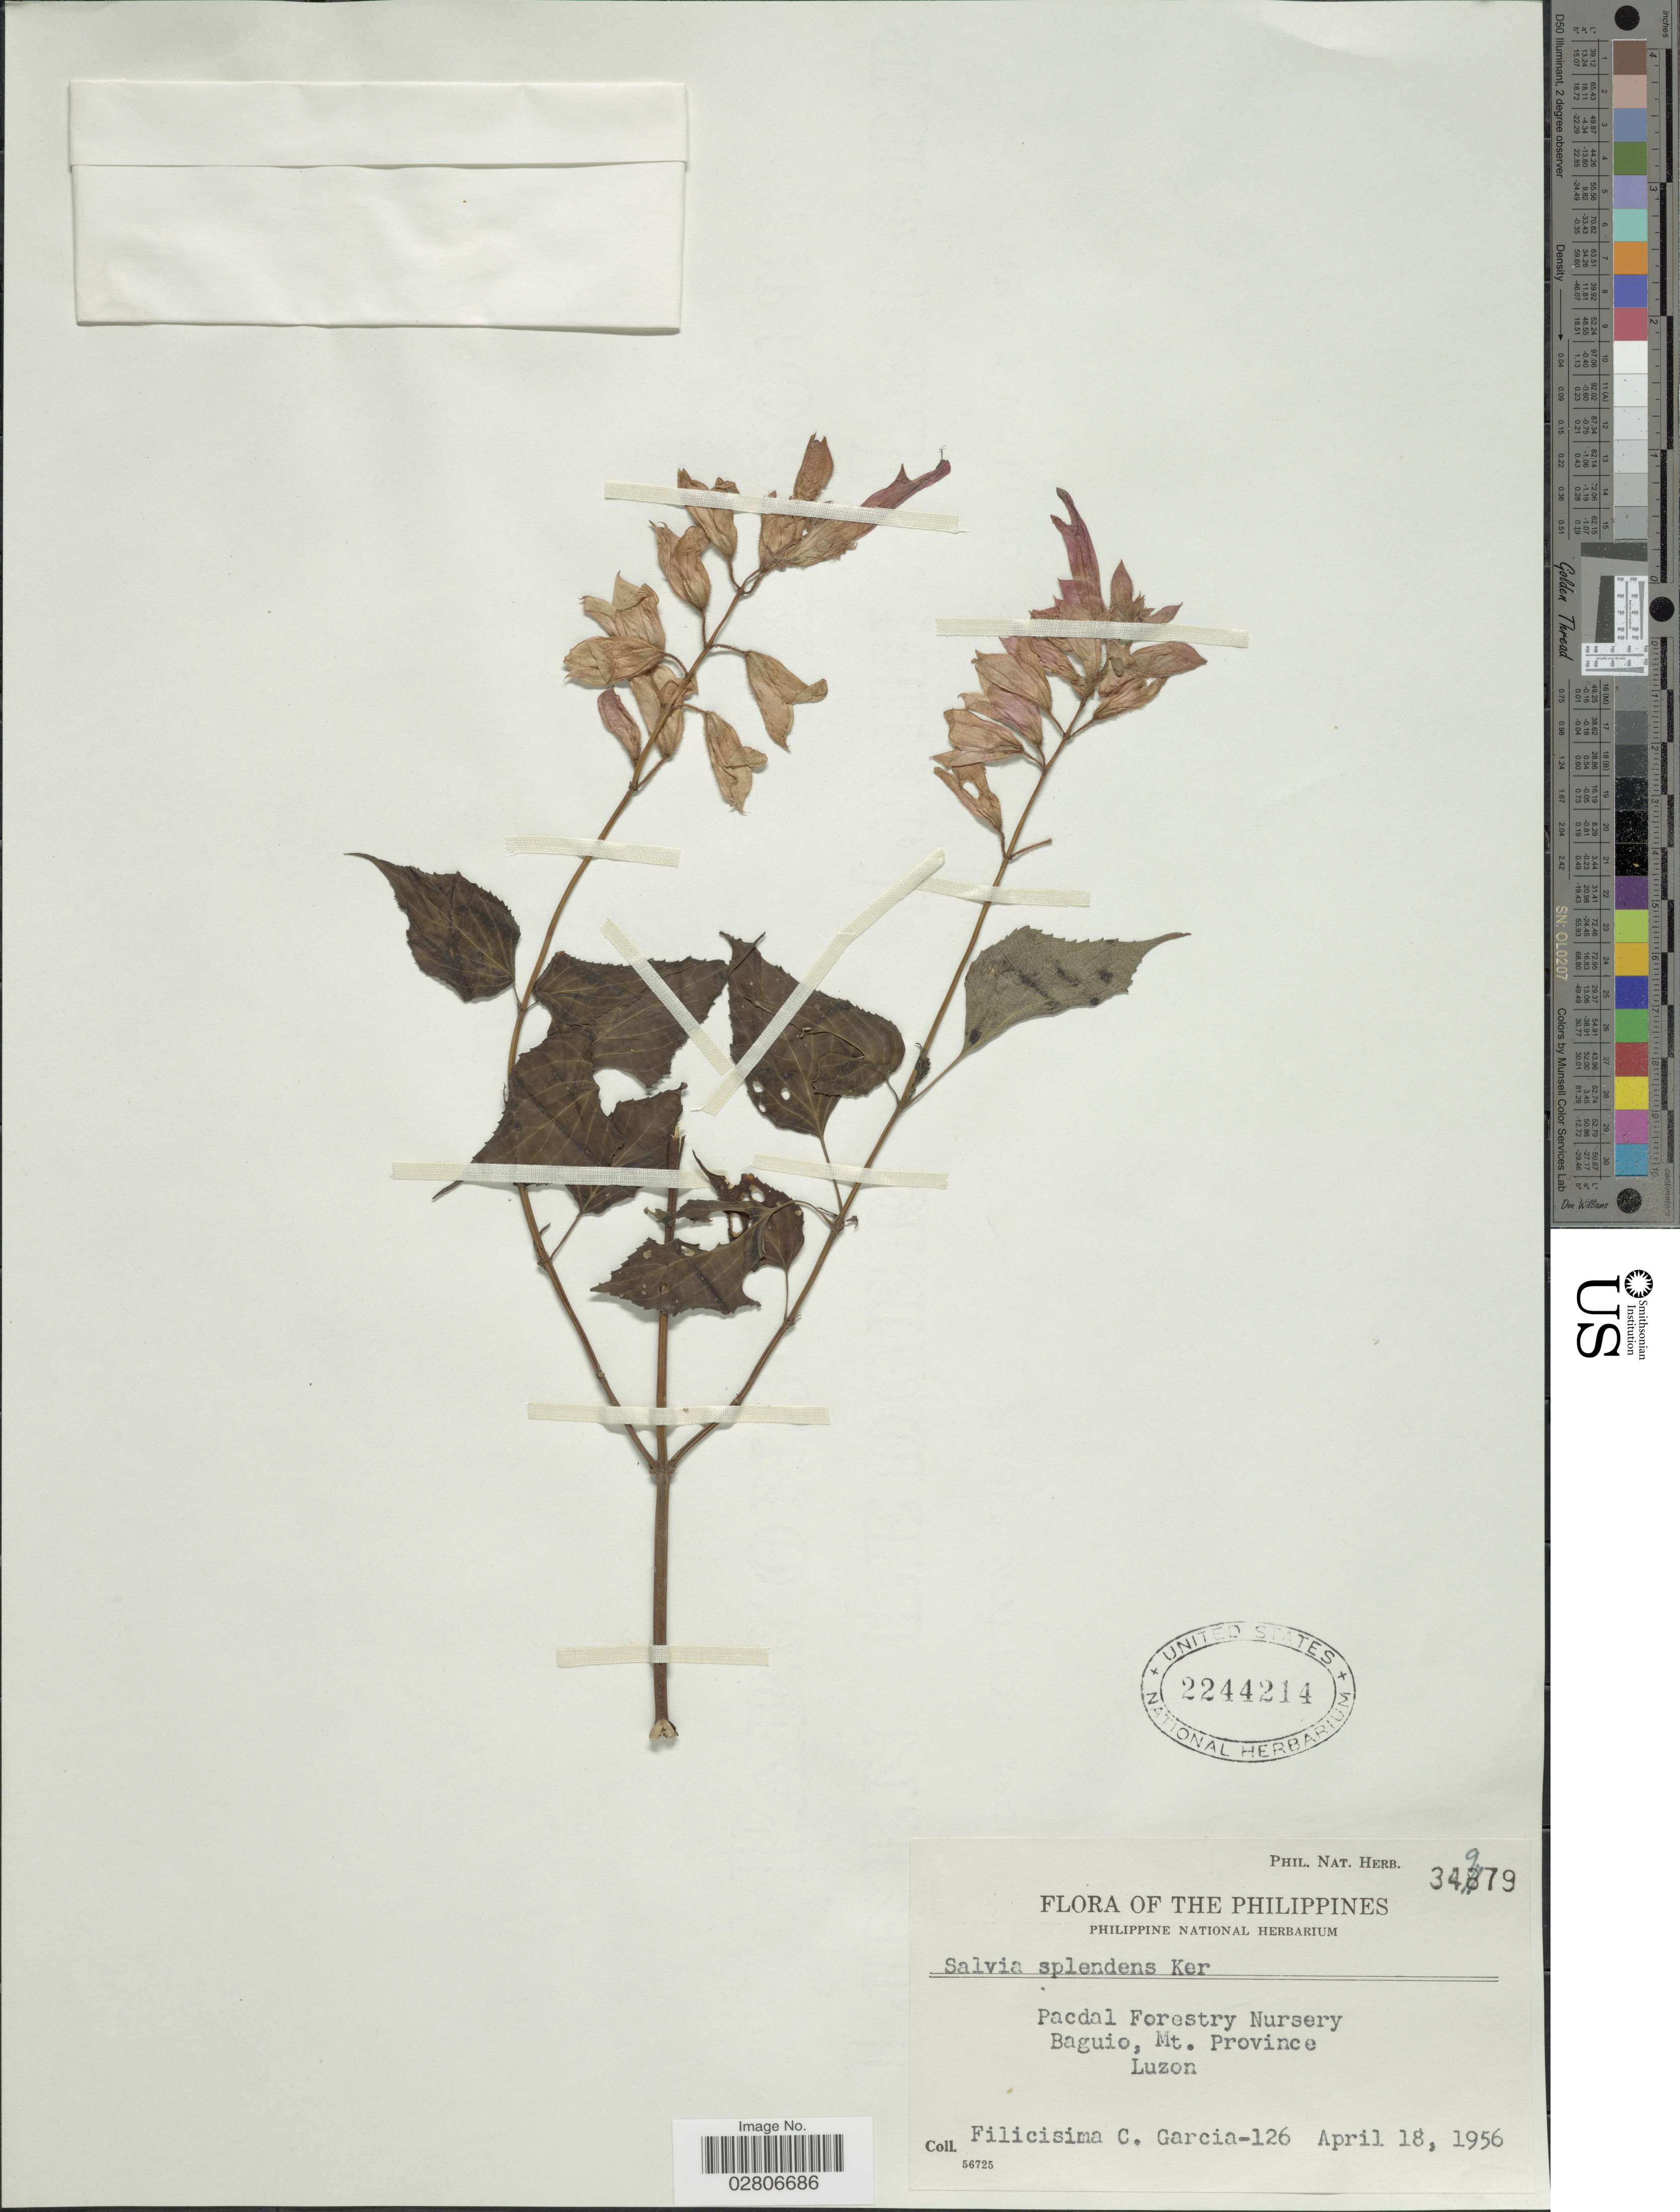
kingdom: Plantae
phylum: Tracheophyta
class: Magnoliopsida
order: Lamiales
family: Lamiaceae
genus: Salvia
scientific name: Salvia splendens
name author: Sellow ex Nees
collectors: F. C. Garcia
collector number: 126/ Phil. Nat. Herb. 34979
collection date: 1956-04-18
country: Philippines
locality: Pacdal Forestry Nursery, Baguio, Mt. Province, Luzon.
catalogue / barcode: US 2244214